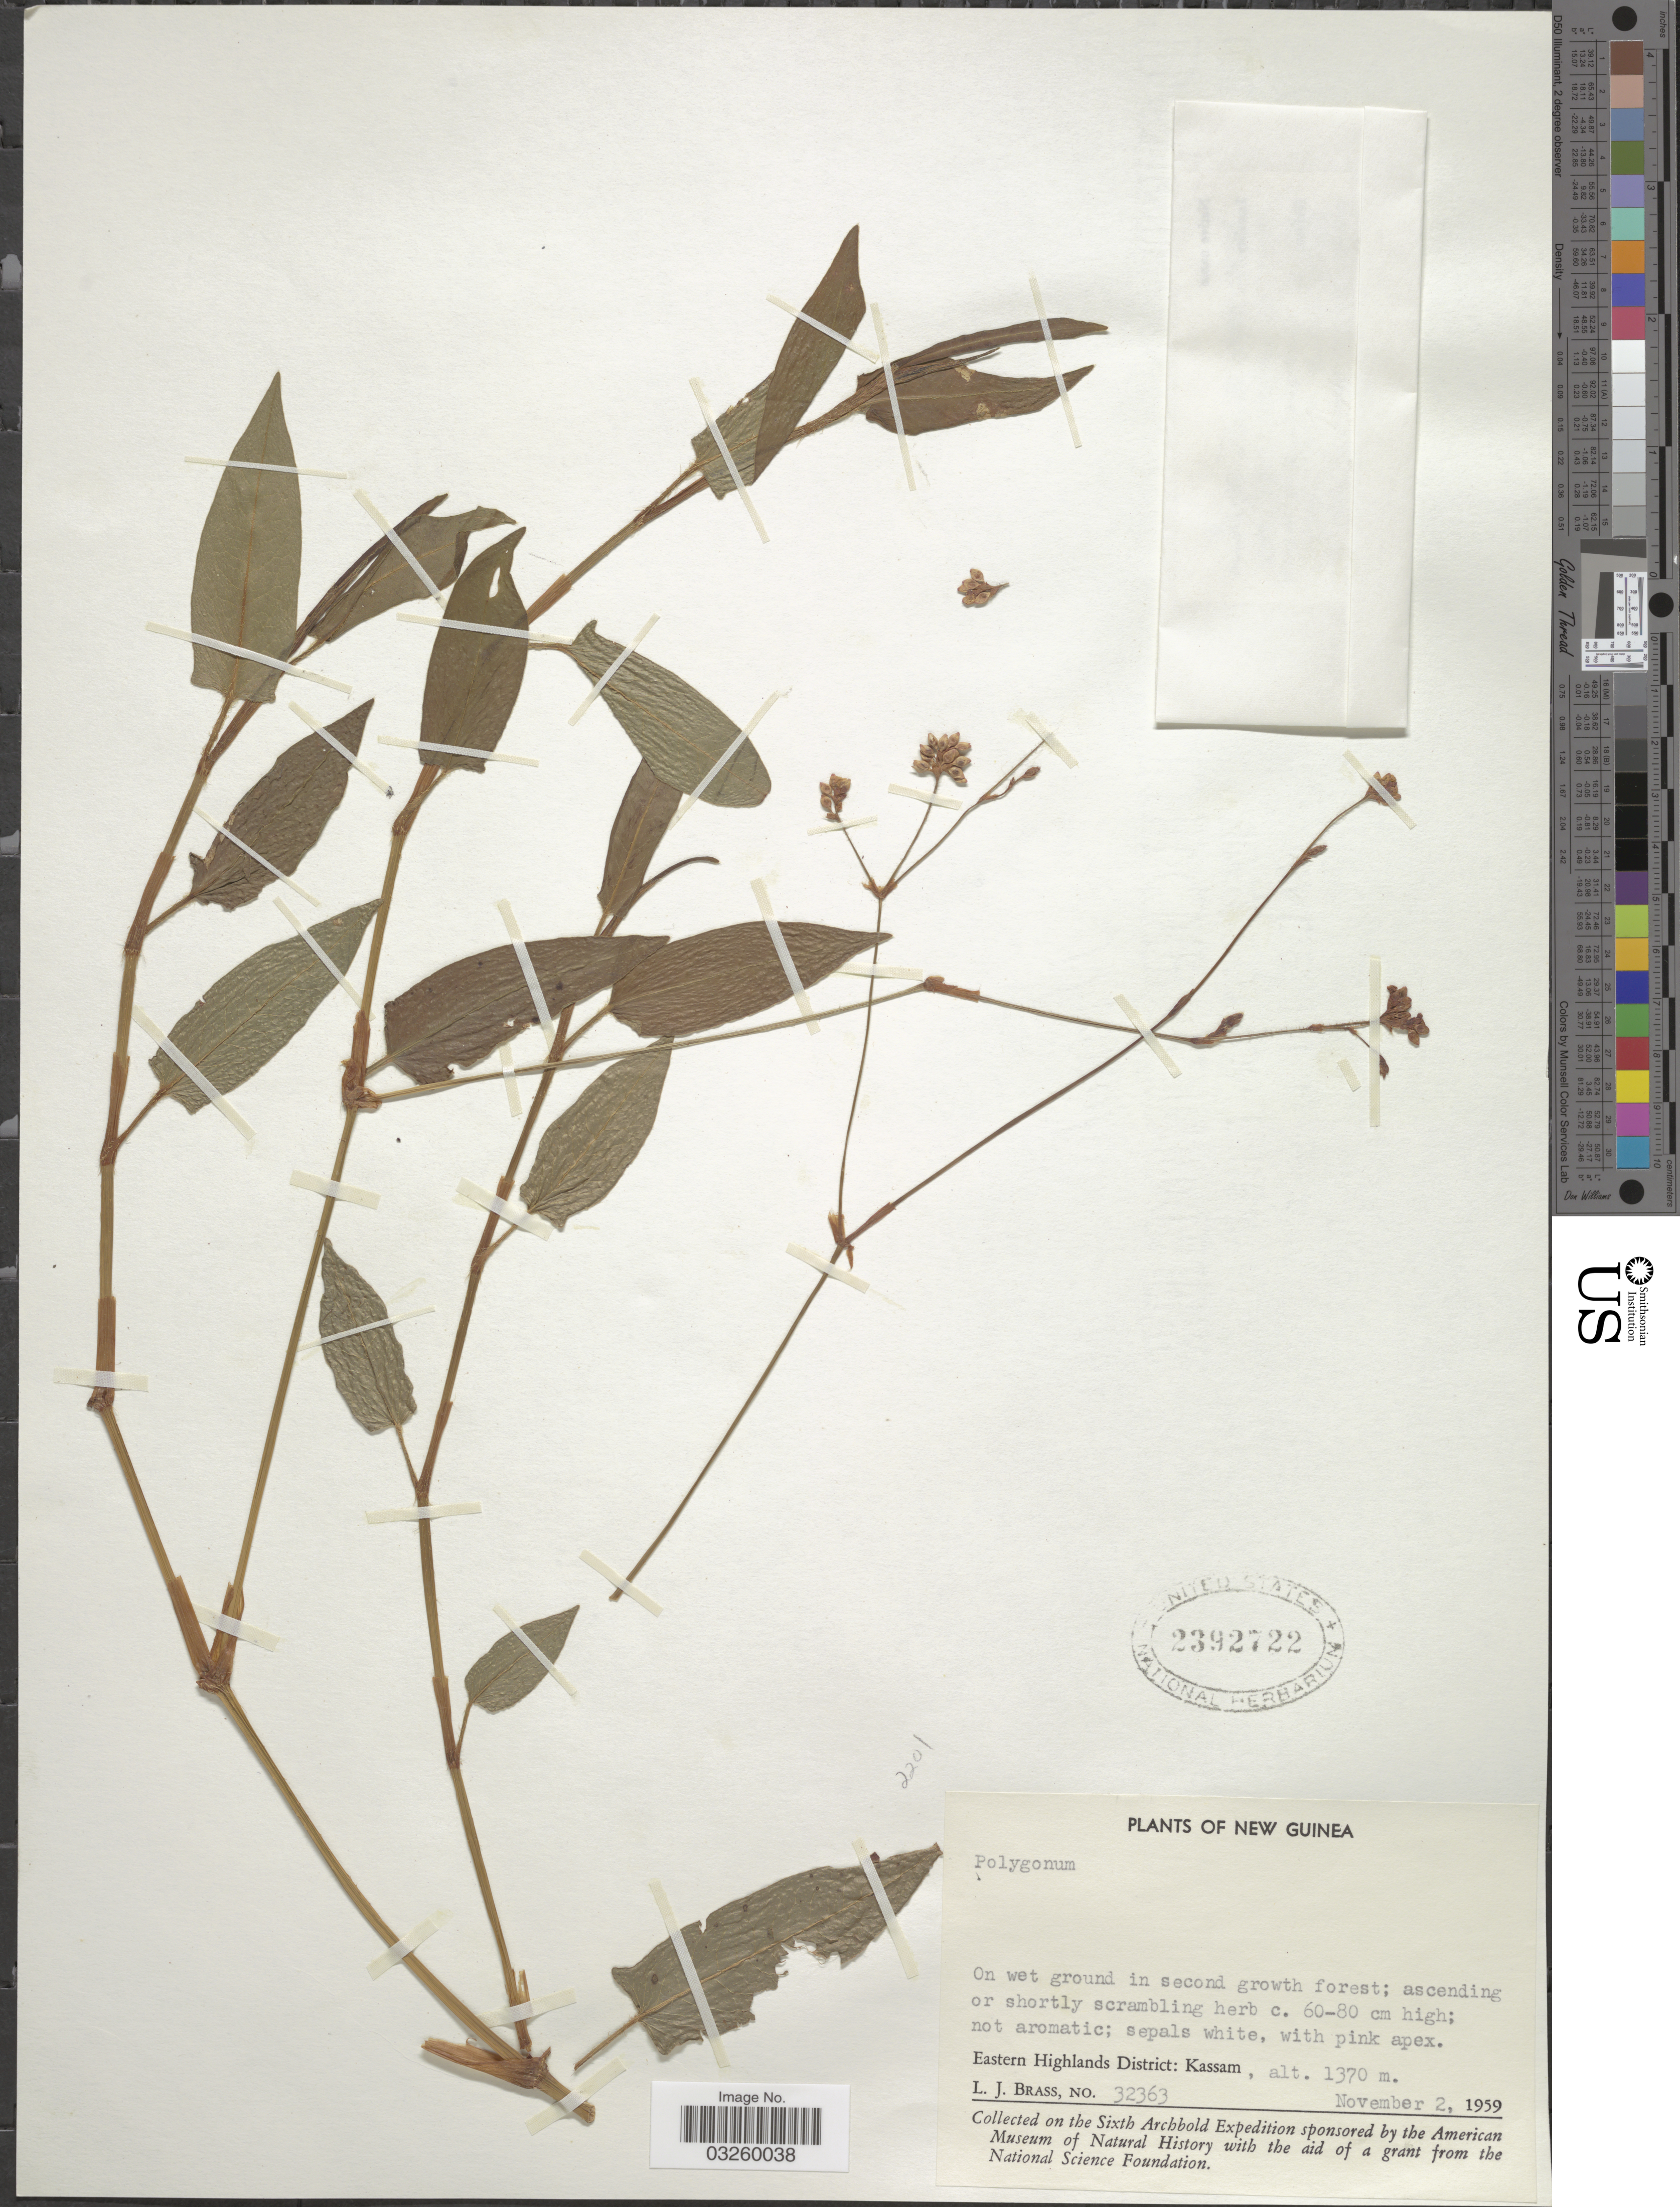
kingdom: Plantae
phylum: Tracheophyta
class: Magnoliopsida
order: Caryophyllales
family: Polygonaceae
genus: Persicaria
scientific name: Persicaria sp.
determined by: Wagner, W. L., (BOT), Smithsonian Institution - National Museum of Natural History (UNITED STATES)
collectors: L. J. Brass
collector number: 32363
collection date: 1959-11-02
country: Papua New Guinea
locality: New Guinea. Eastern Highlands District: Kassam.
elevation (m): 1370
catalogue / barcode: US 2392722